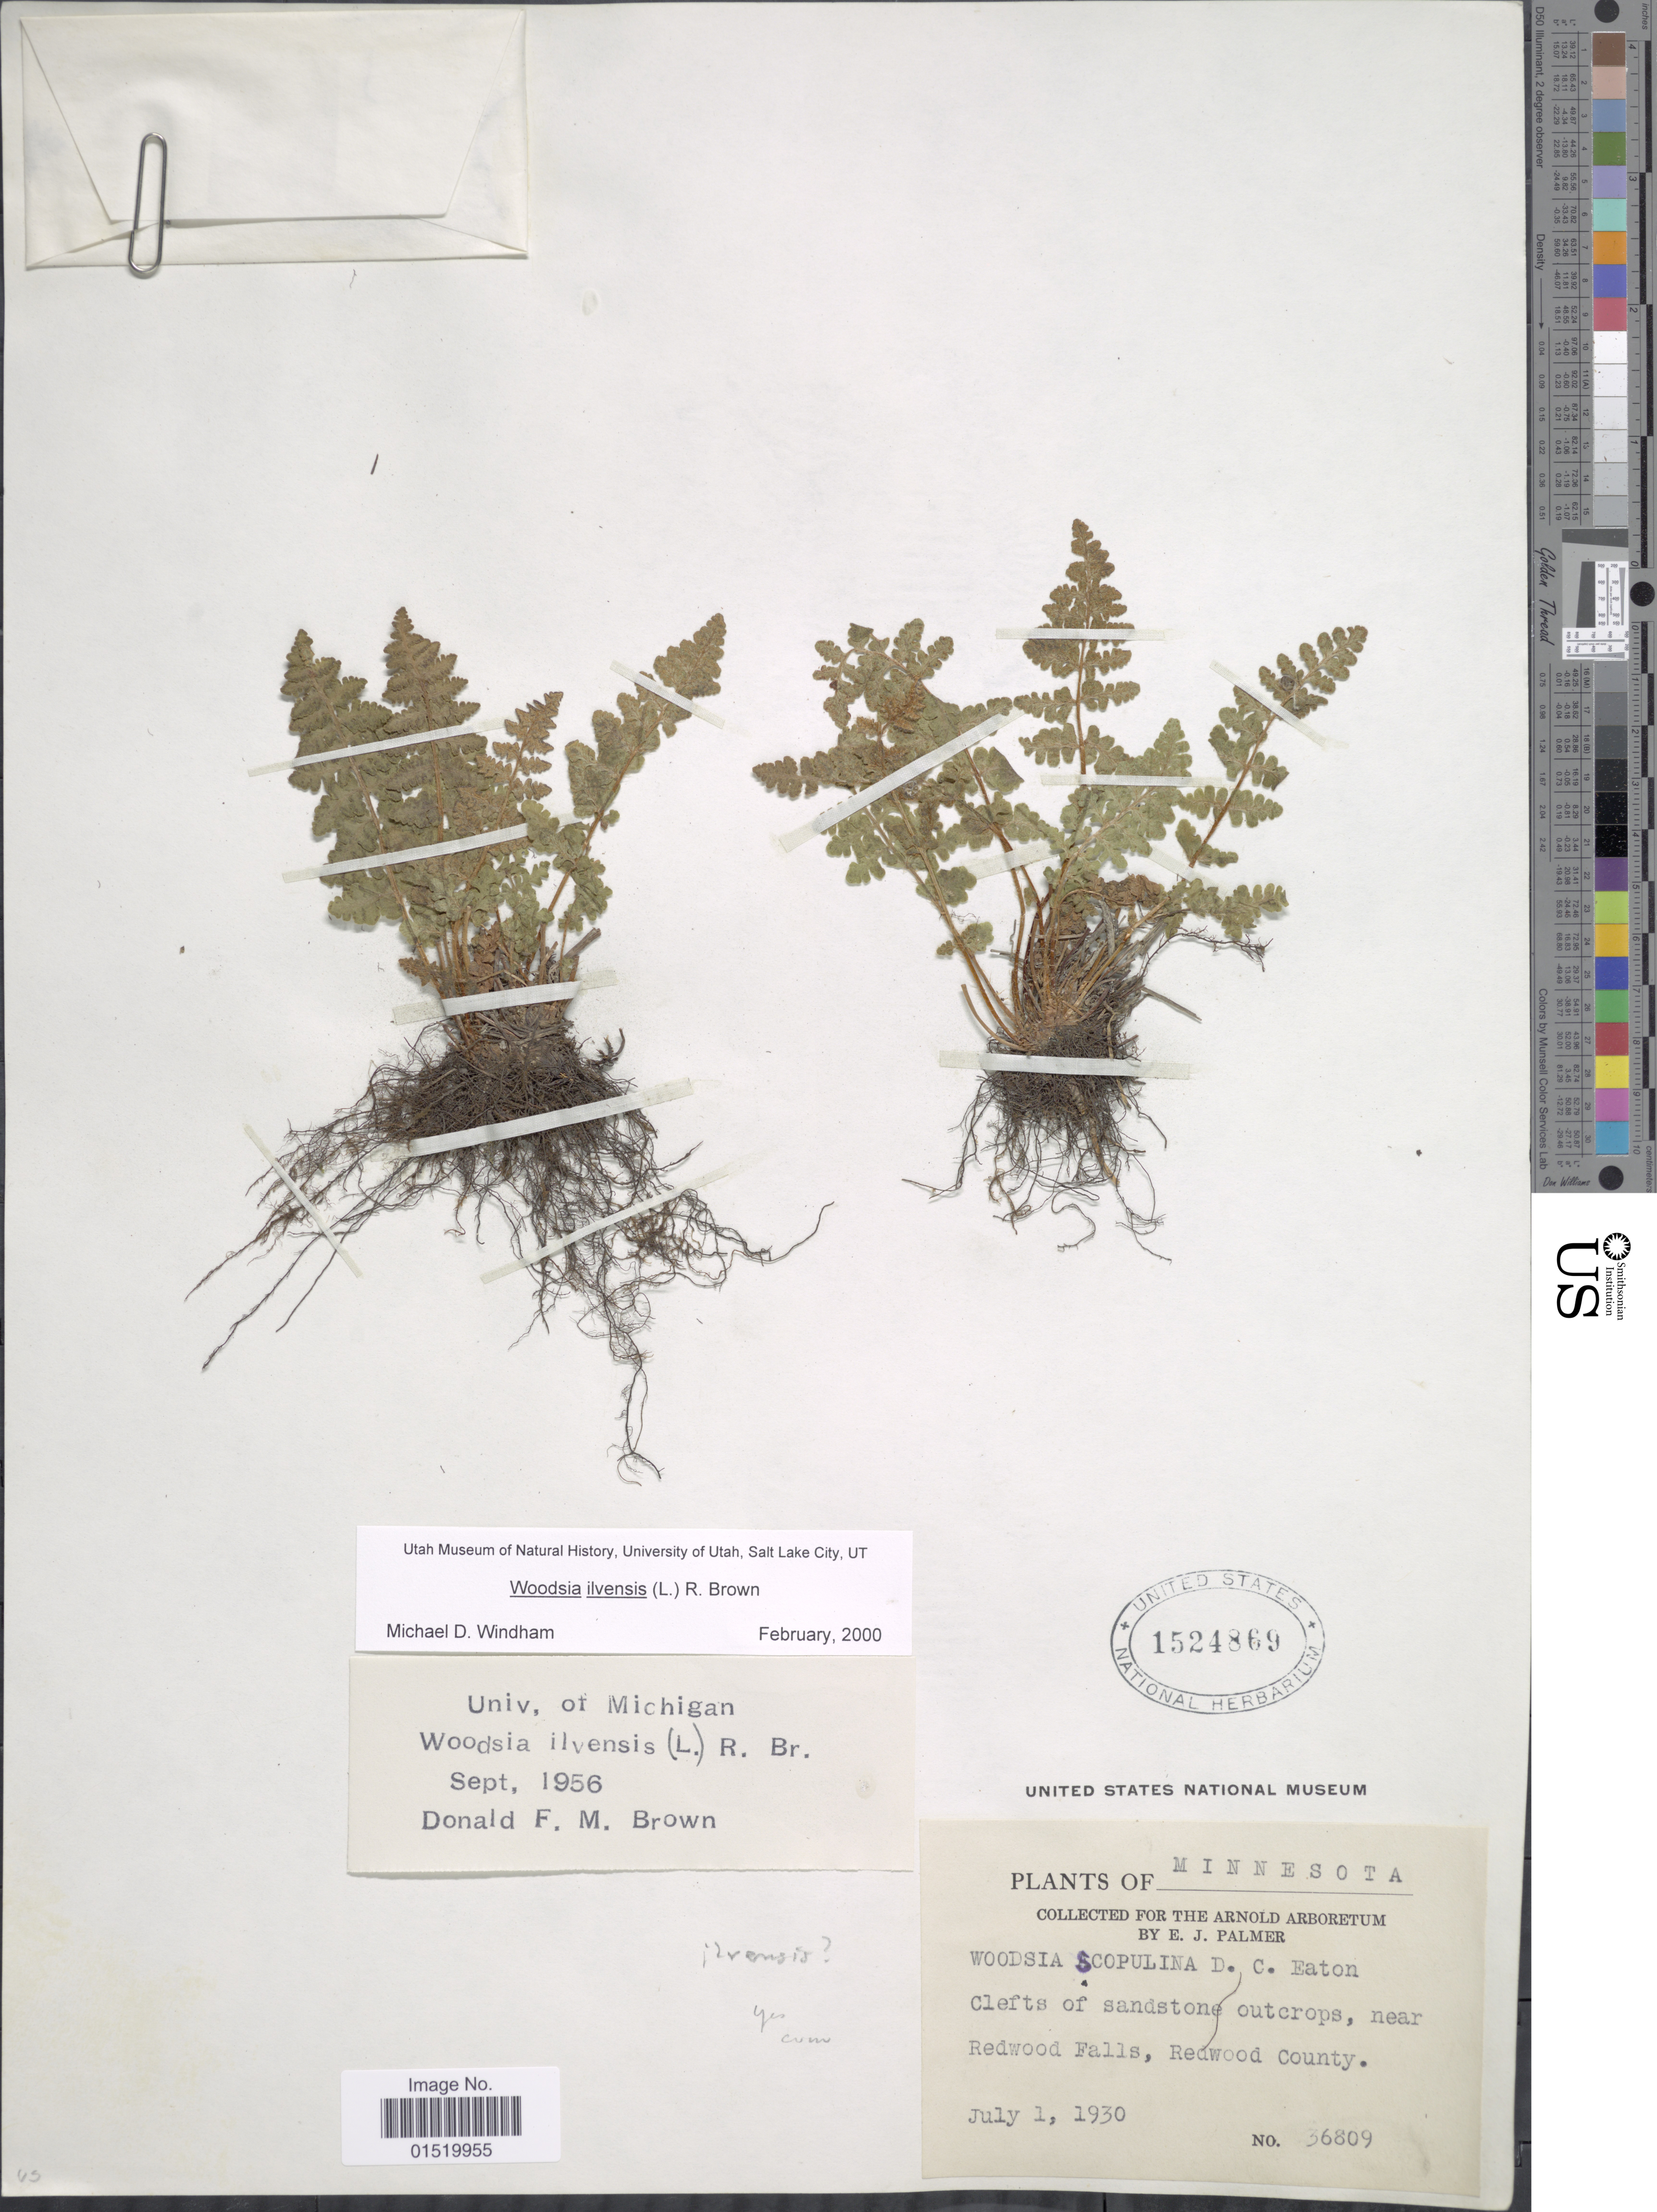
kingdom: Plantae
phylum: Tracheophyta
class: Polypodiopsida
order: Polypodiales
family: Woodsiaceae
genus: Woodsia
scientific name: Woodsia ilvensis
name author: (L.) R. Br.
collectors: E. J. Palmer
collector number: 36809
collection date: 1930-07-01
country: United States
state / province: Minnesota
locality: Clefts of sandstone outcrops, near Redwood Falls, Redwood County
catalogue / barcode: US 1524869